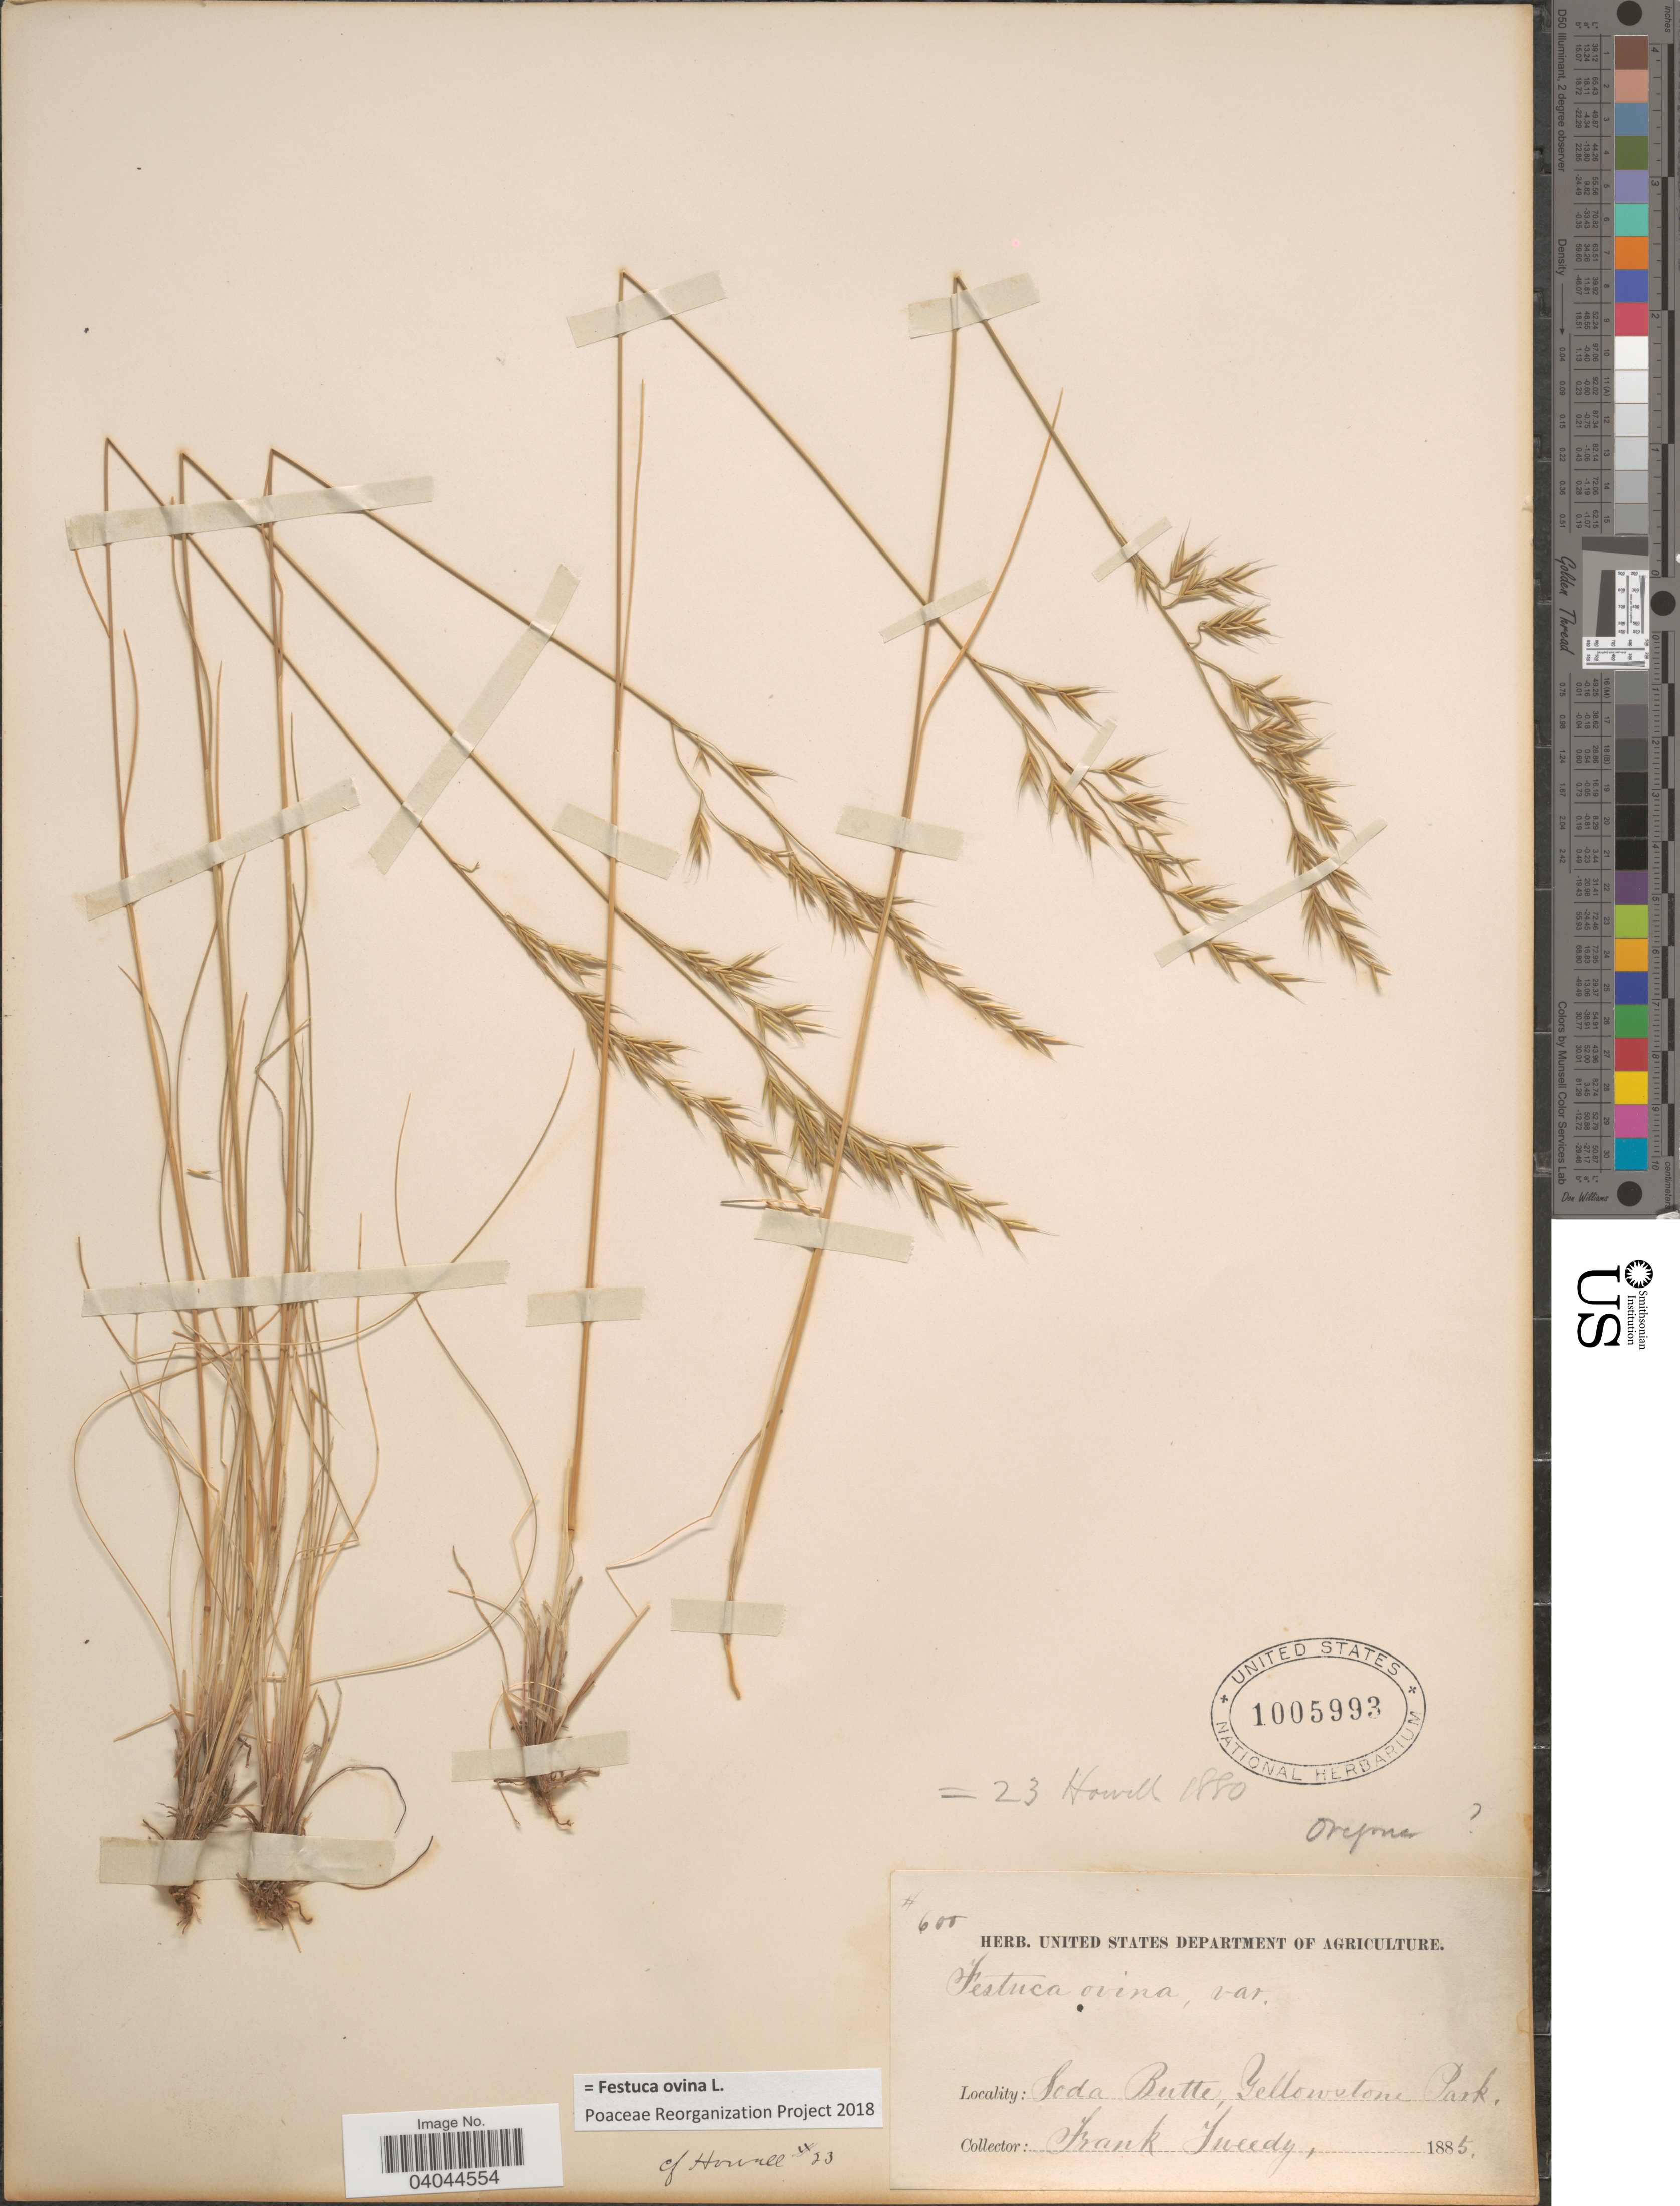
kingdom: Plantae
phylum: Tracheophyta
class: Liliopsida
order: Poales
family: Poaceae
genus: Festuca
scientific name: Festuca ovina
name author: L.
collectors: F. Tweedy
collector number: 600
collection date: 1885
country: United States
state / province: Wyoming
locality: Soda Butte, Yellowstone Park.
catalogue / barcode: US 1005993